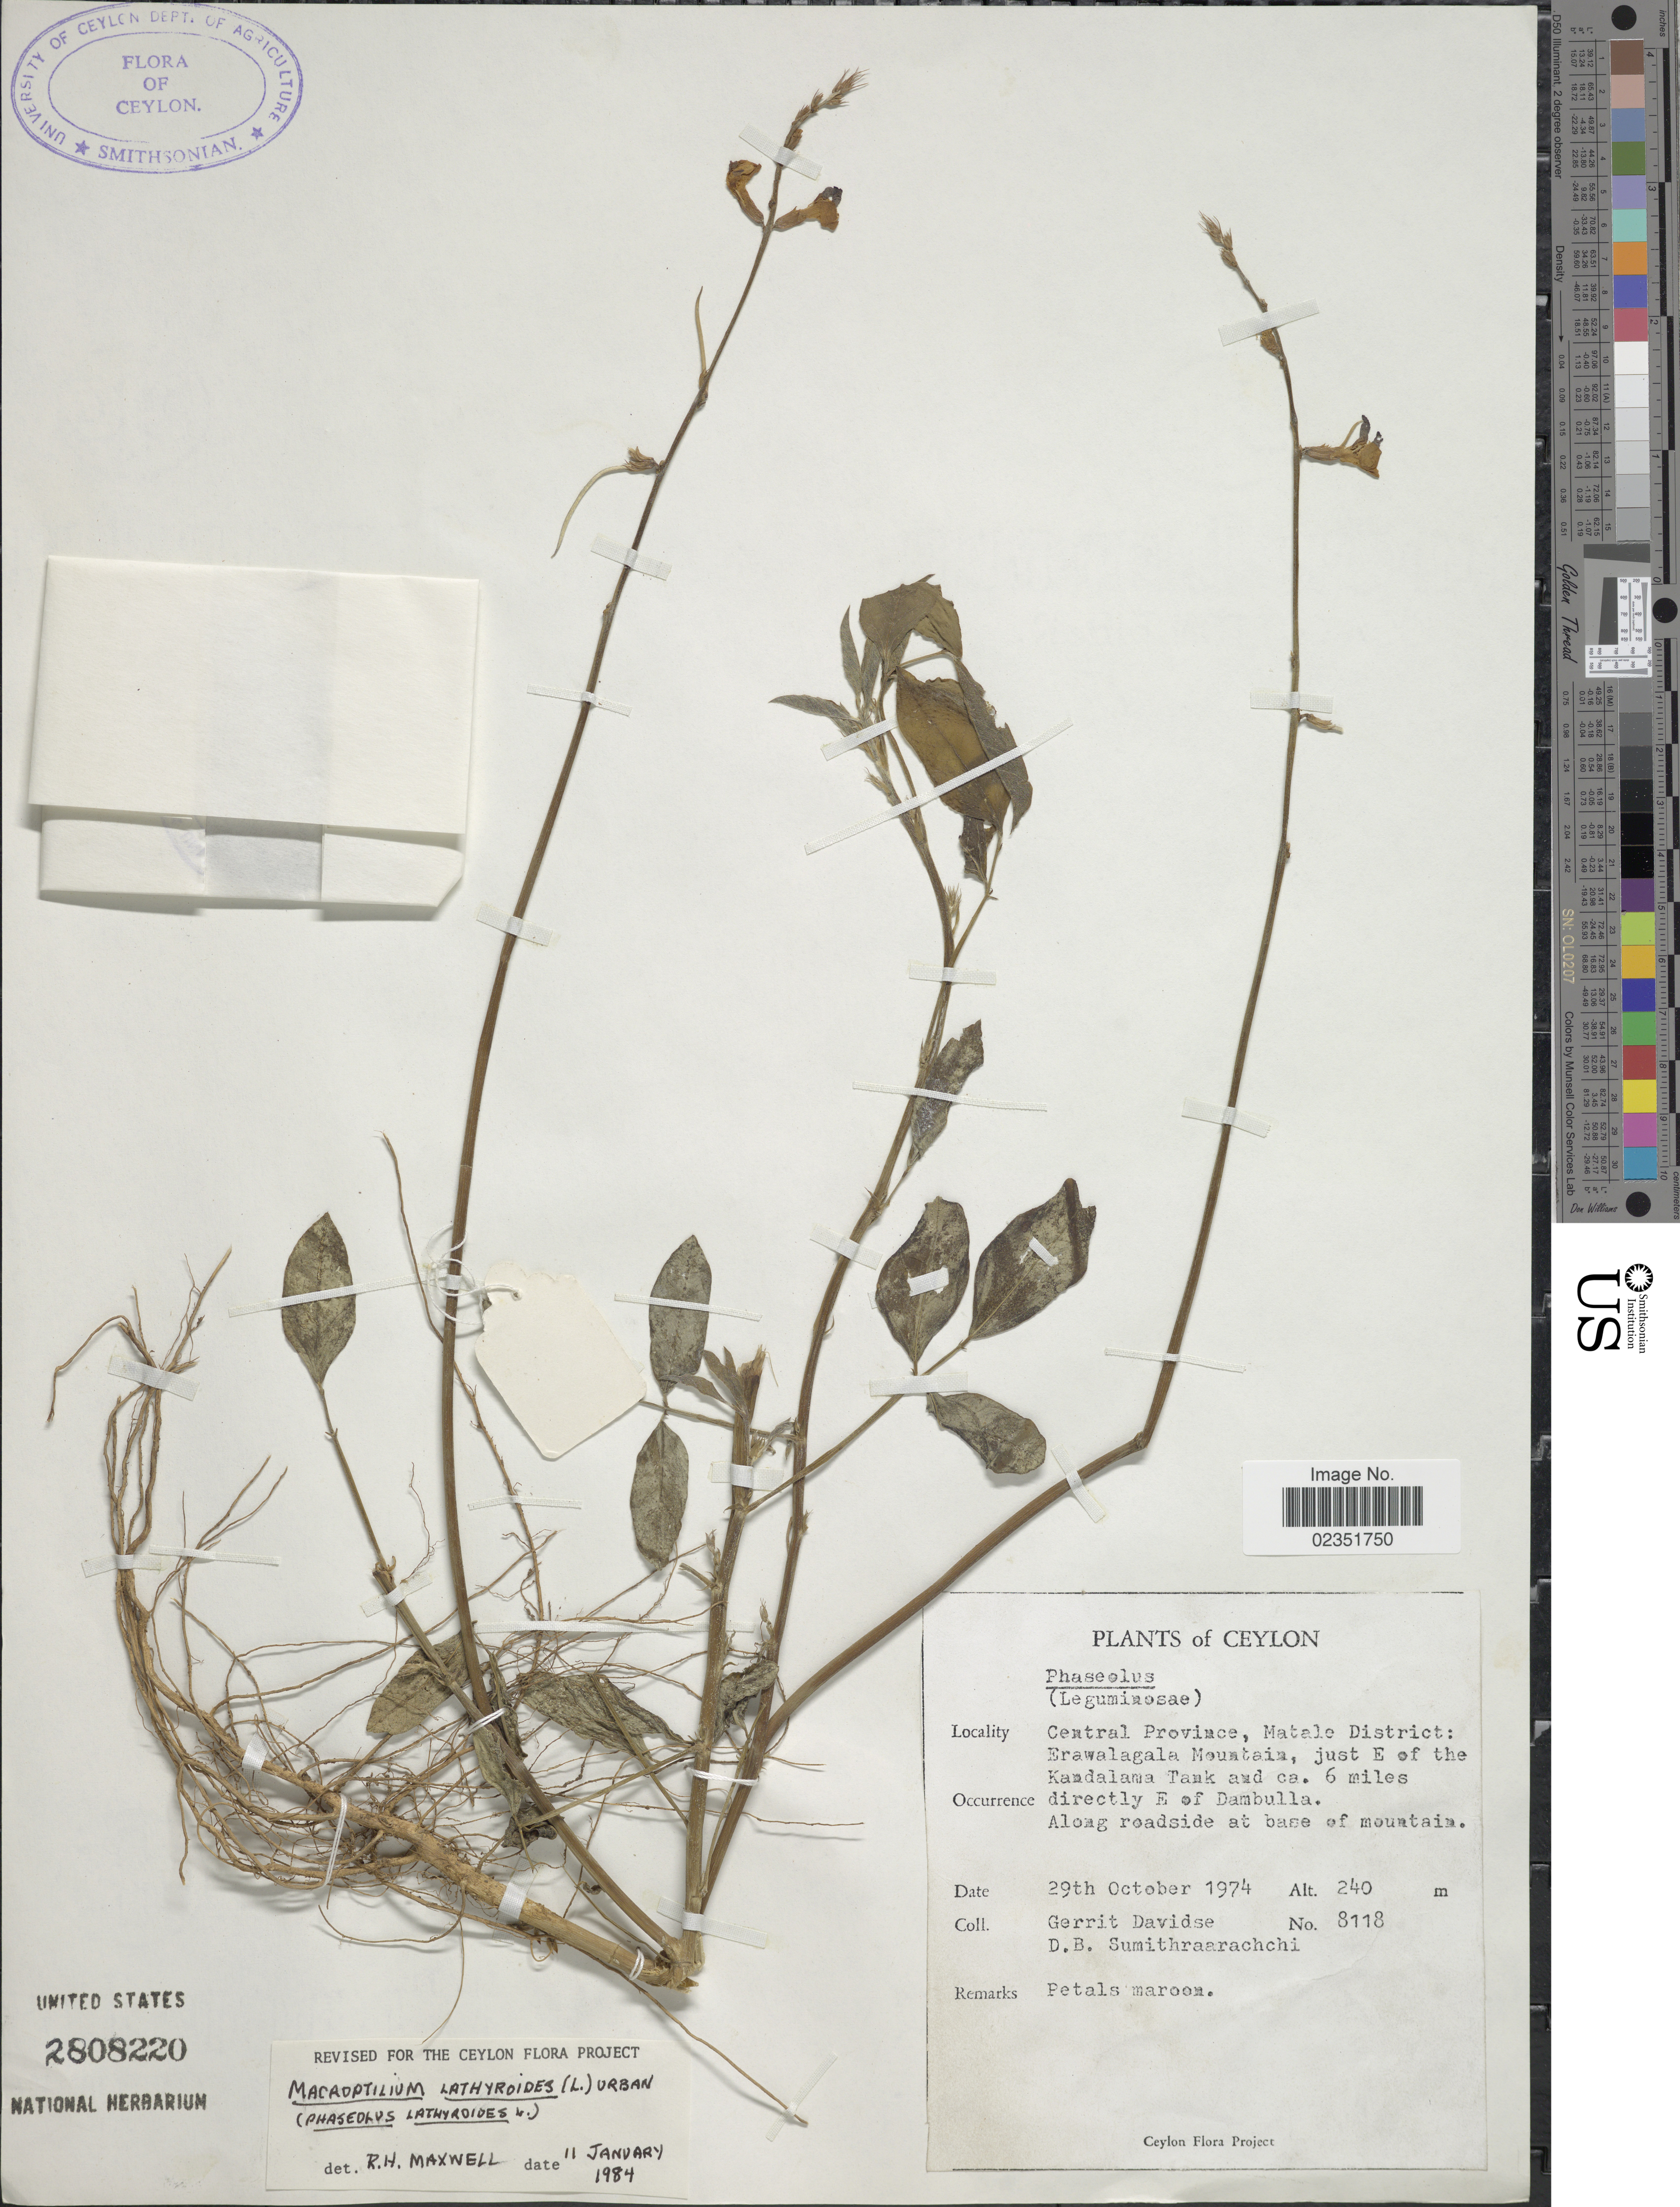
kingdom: Plantae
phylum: Tracheophyta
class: Magnoliopsida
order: Fabales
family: Fabaceae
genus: Phaseolus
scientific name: Phaseolus lathyroides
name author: L.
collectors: G. Davidse & D. B. Sumithraarachchi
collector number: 8118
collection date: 1974-10-29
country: Sri Lanka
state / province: Central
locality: Matale District: Erawalagala Mountain, just E of the Kandalama Tank and ca. 6 miles directly E of Dambulla, Along roadside at base of mountain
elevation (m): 240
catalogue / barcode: US 2808220